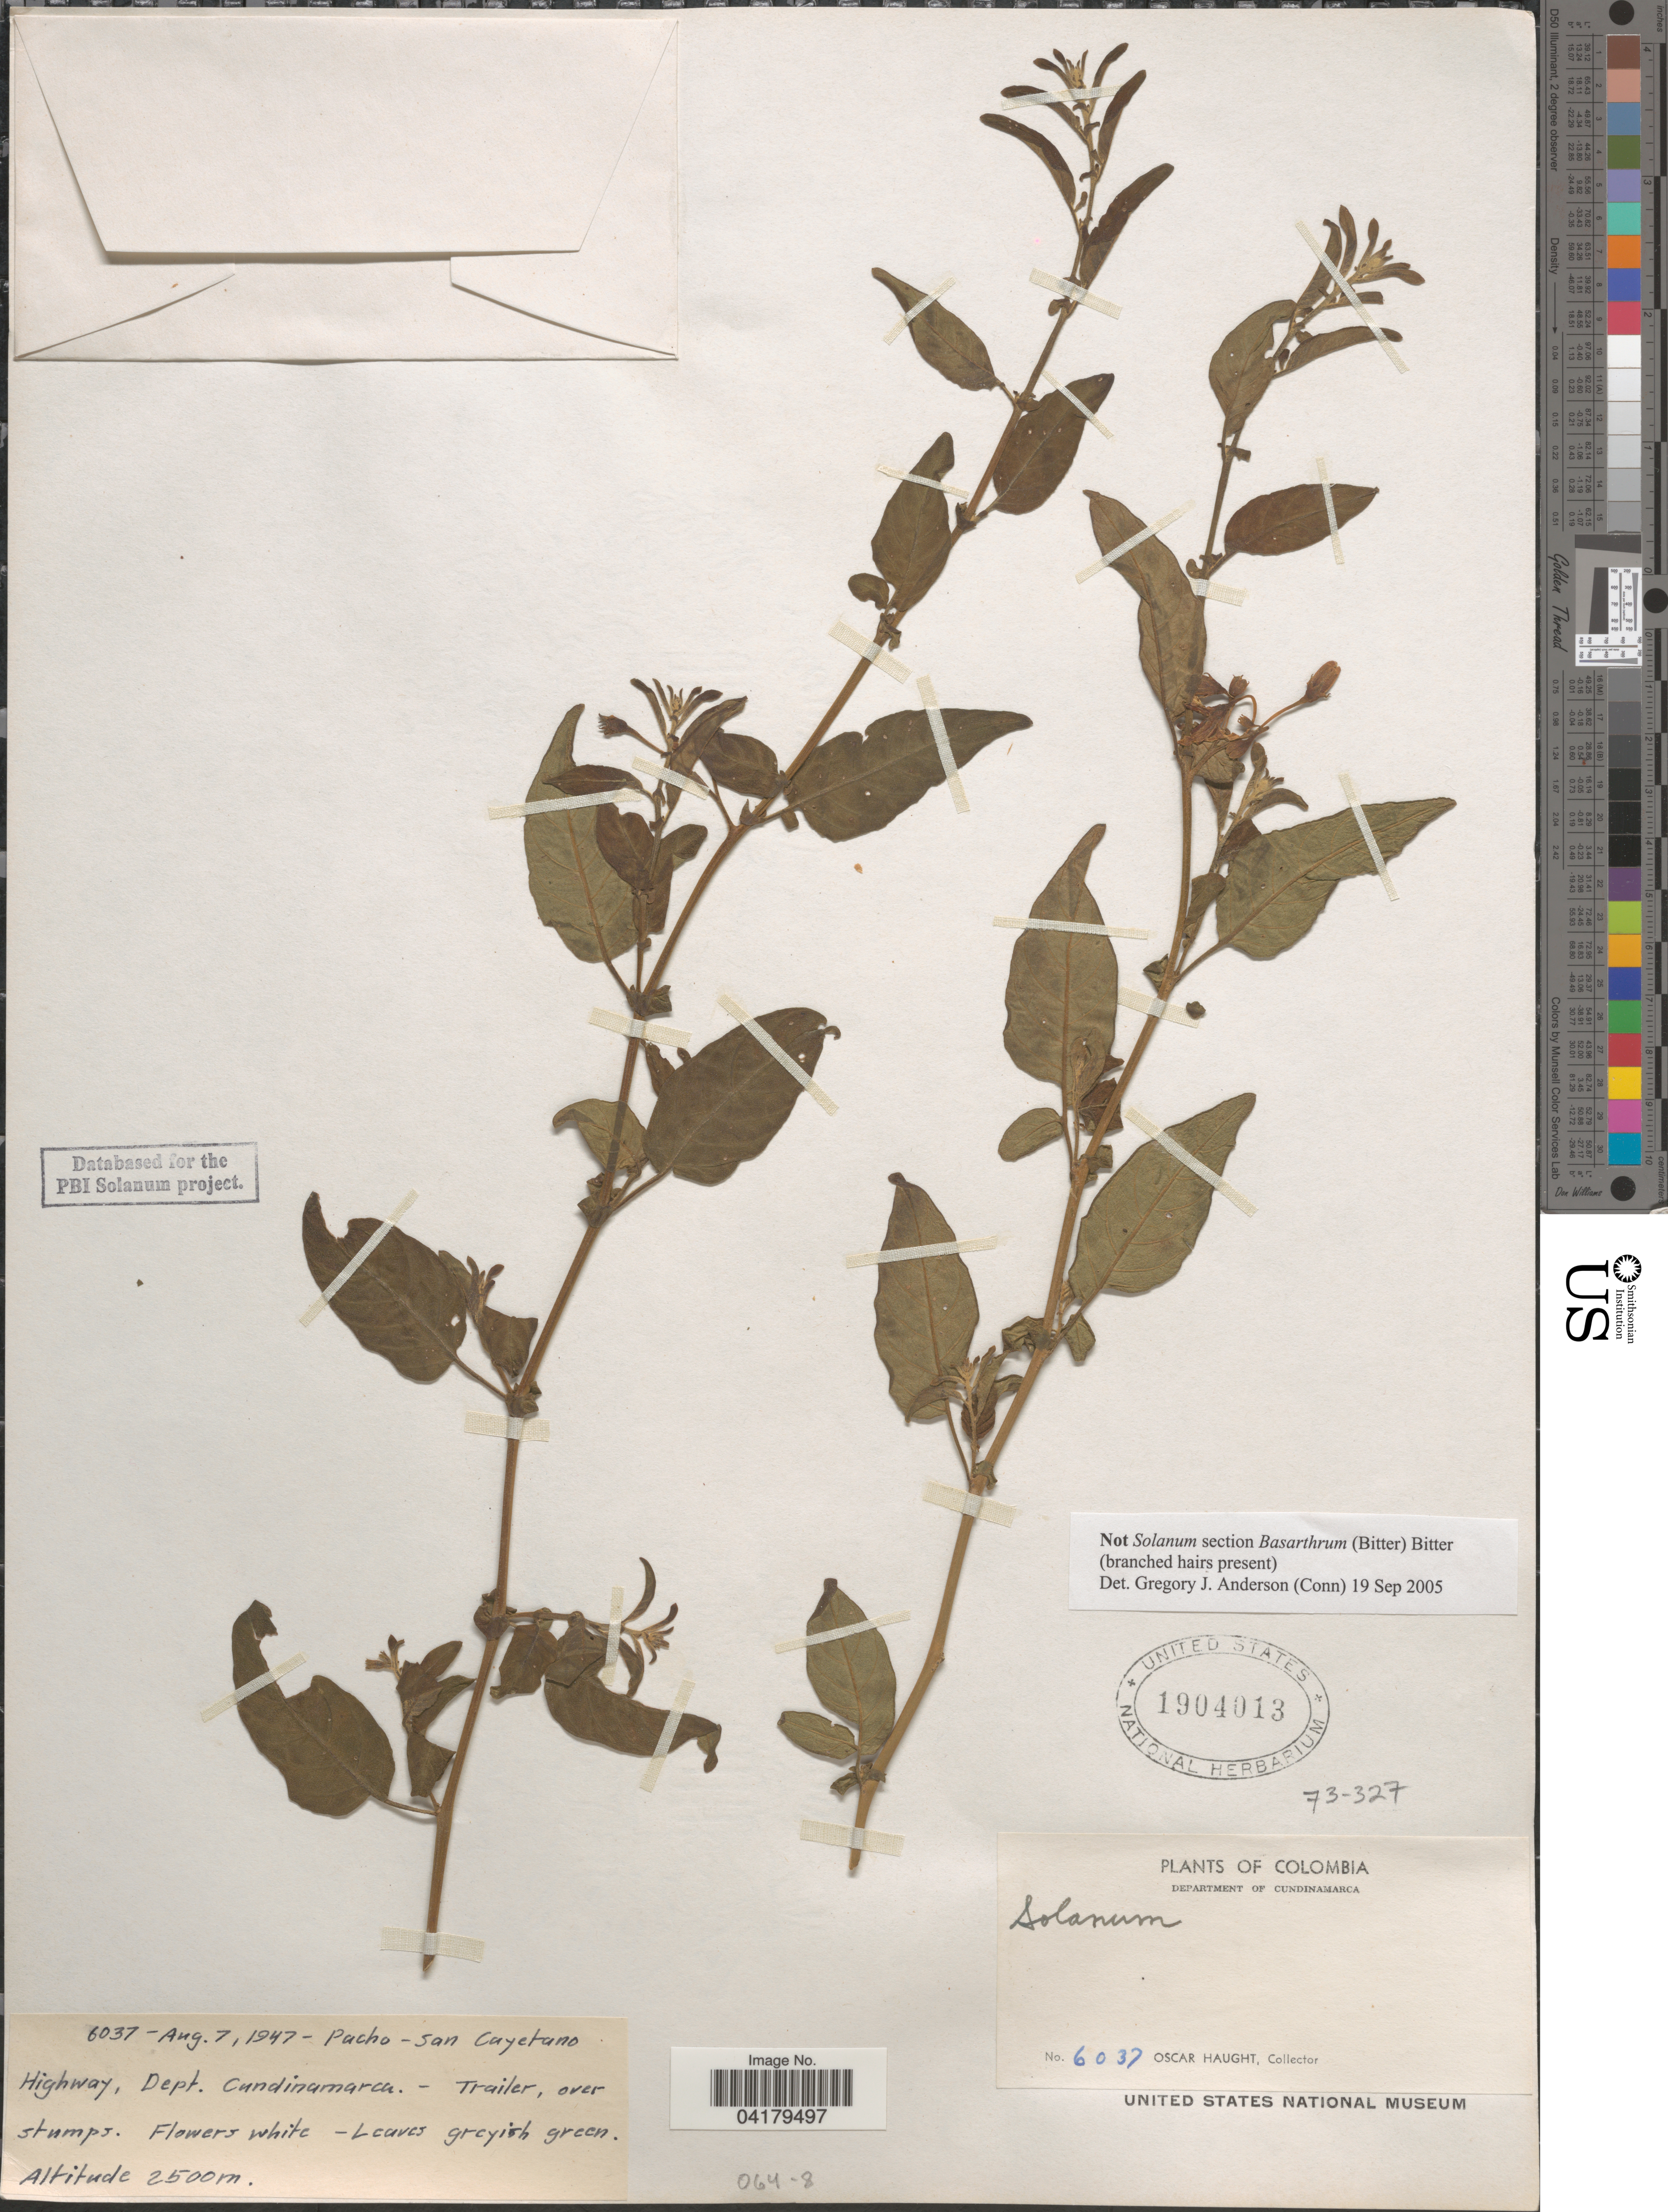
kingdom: Plantae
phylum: Tracheophyta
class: Magnoliopsida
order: Solanales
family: Solanaceae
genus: Solanum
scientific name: Solanum (Leptostemonum) sp.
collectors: O. Haught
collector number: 6037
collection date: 1947-08-07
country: Colombia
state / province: Cundinamarca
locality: Pacho - San Cayetano Highway, Dept. Cundinamarca.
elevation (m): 2500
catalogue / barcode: US 1904013